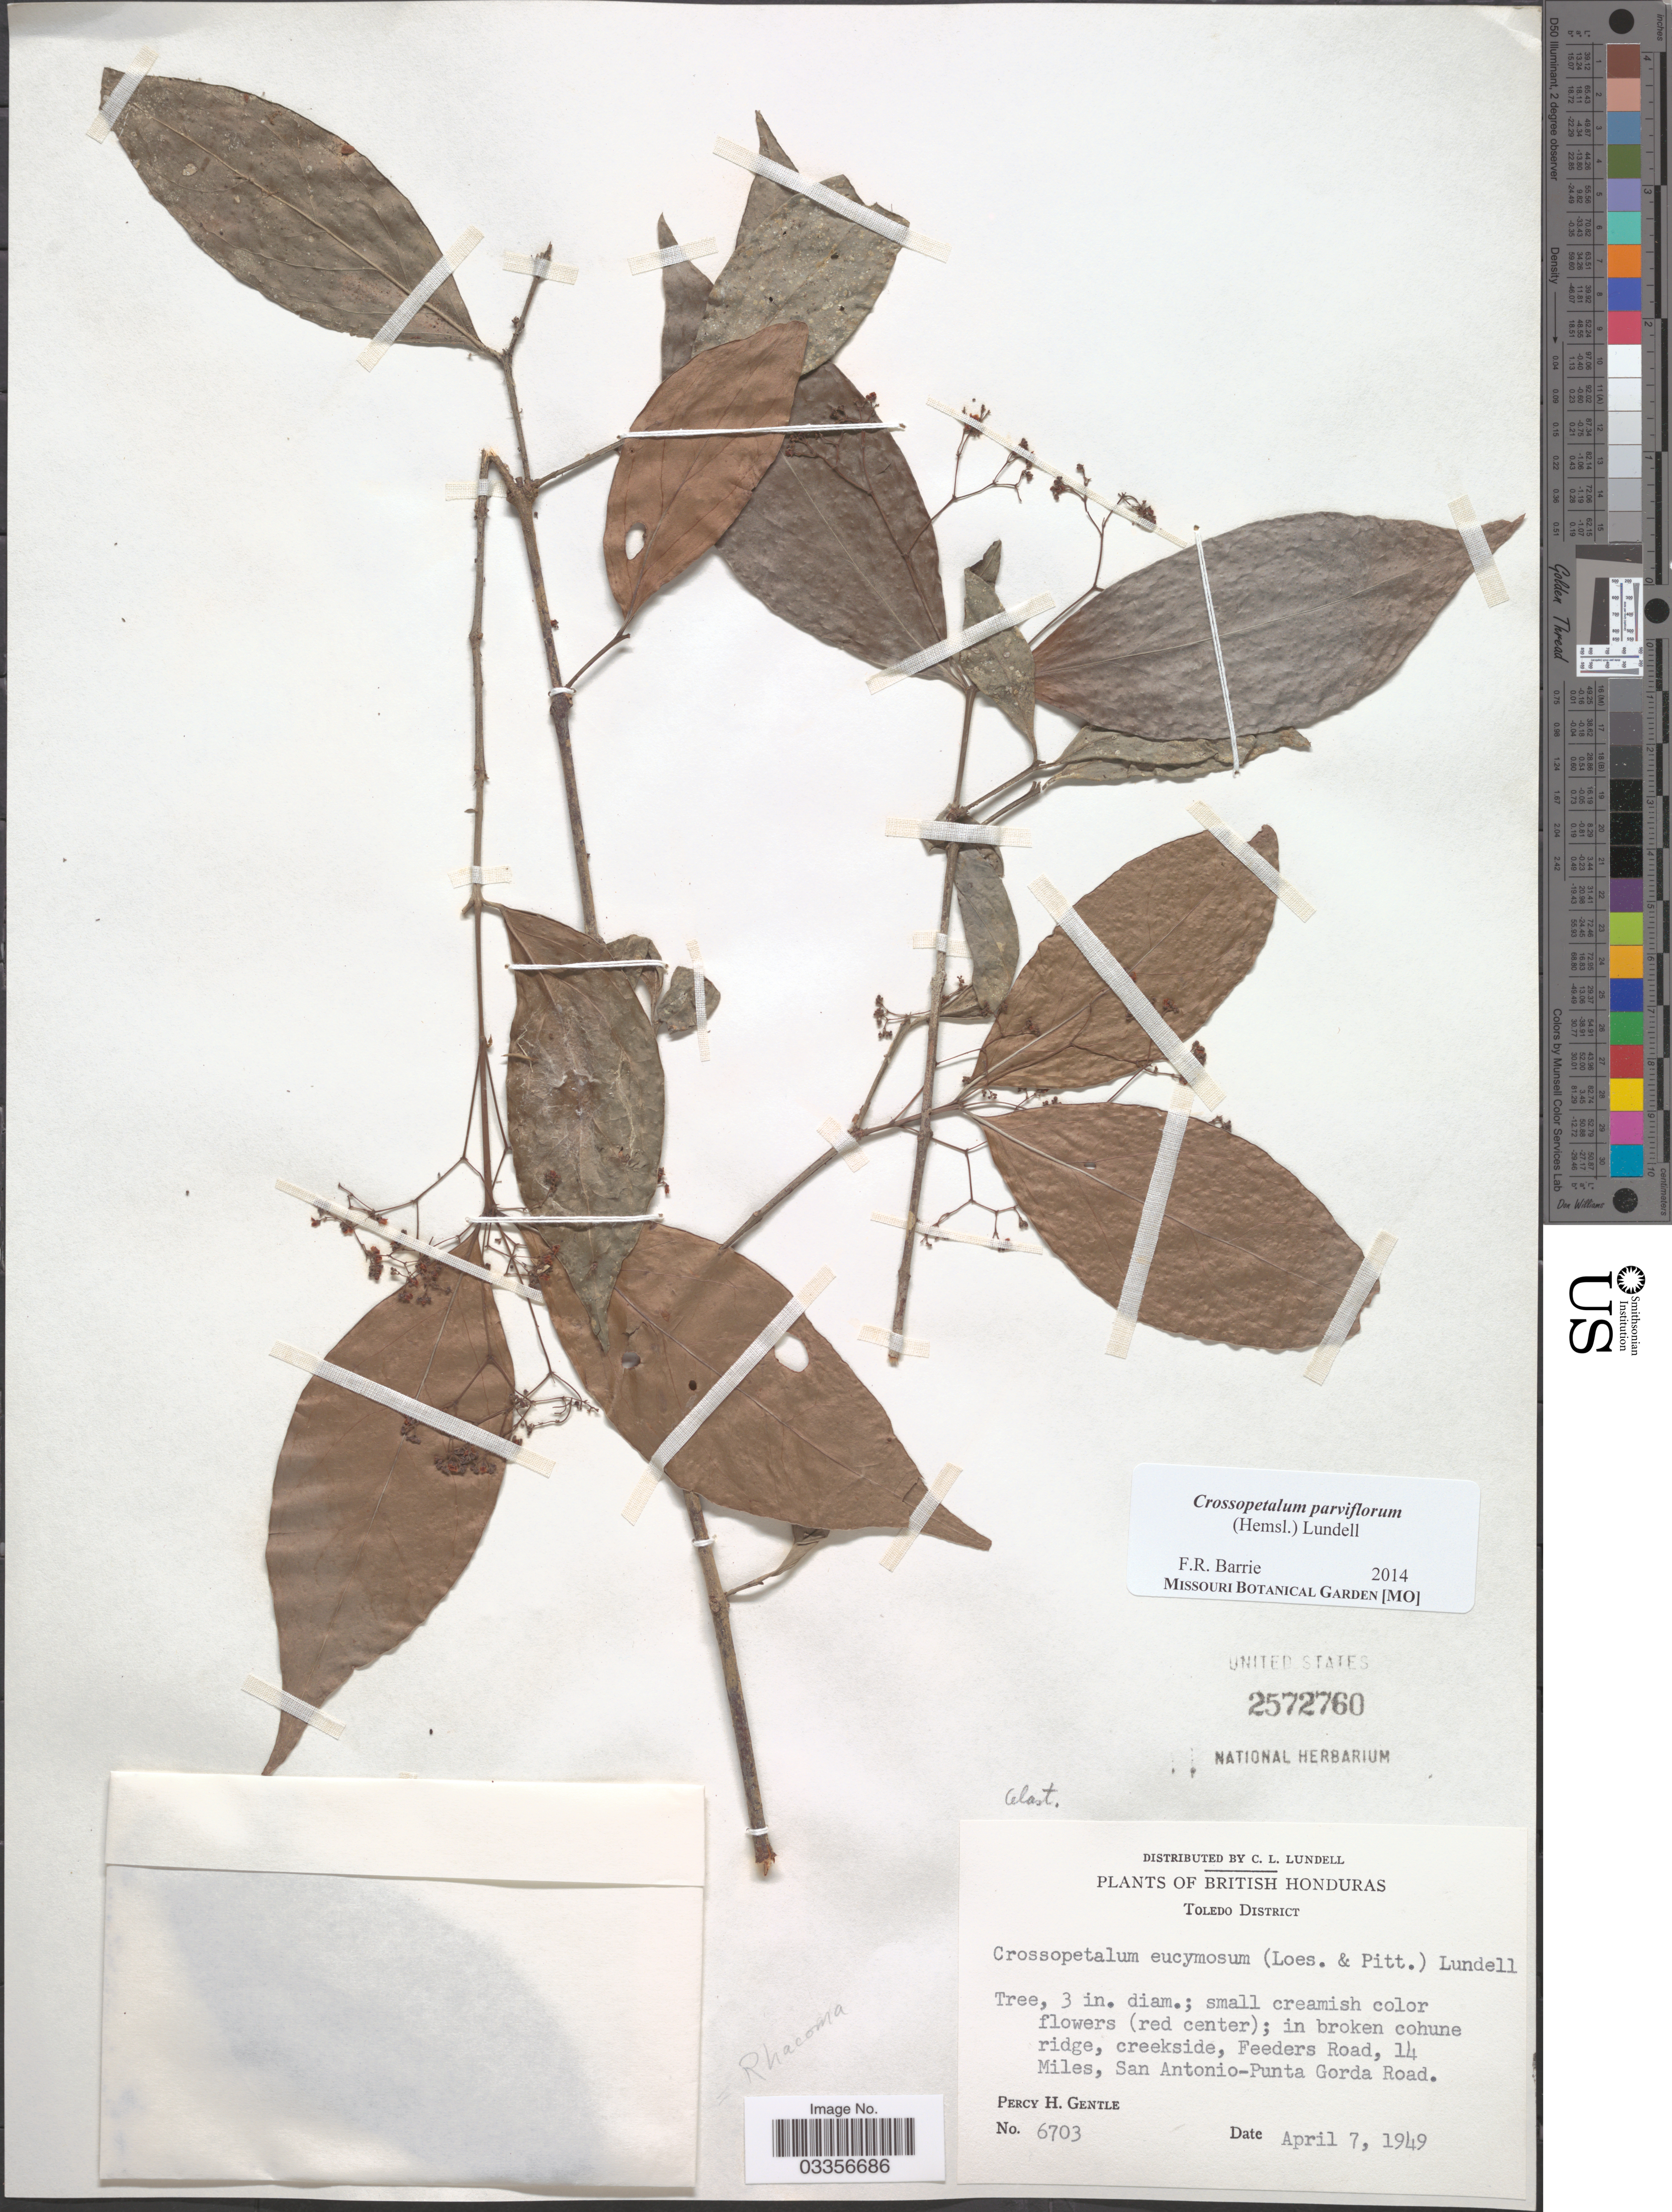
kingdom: Plantae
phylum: Tracheophyta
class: Magnoliopsida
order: Celastrales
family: Celastraceae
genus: Crossopetalum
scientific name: Crossopetalum parviflorum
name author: L.O. Williams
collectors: P. H. Gentle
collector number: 6703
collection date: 1949-04-07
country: Belize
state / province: Toledo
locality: British Honduras, Toledo District, in broken cohune ridge, creekside, Feeders Road, 14 Miles, San Antonio-Punta Gorda Road.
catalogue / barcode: US 2572760